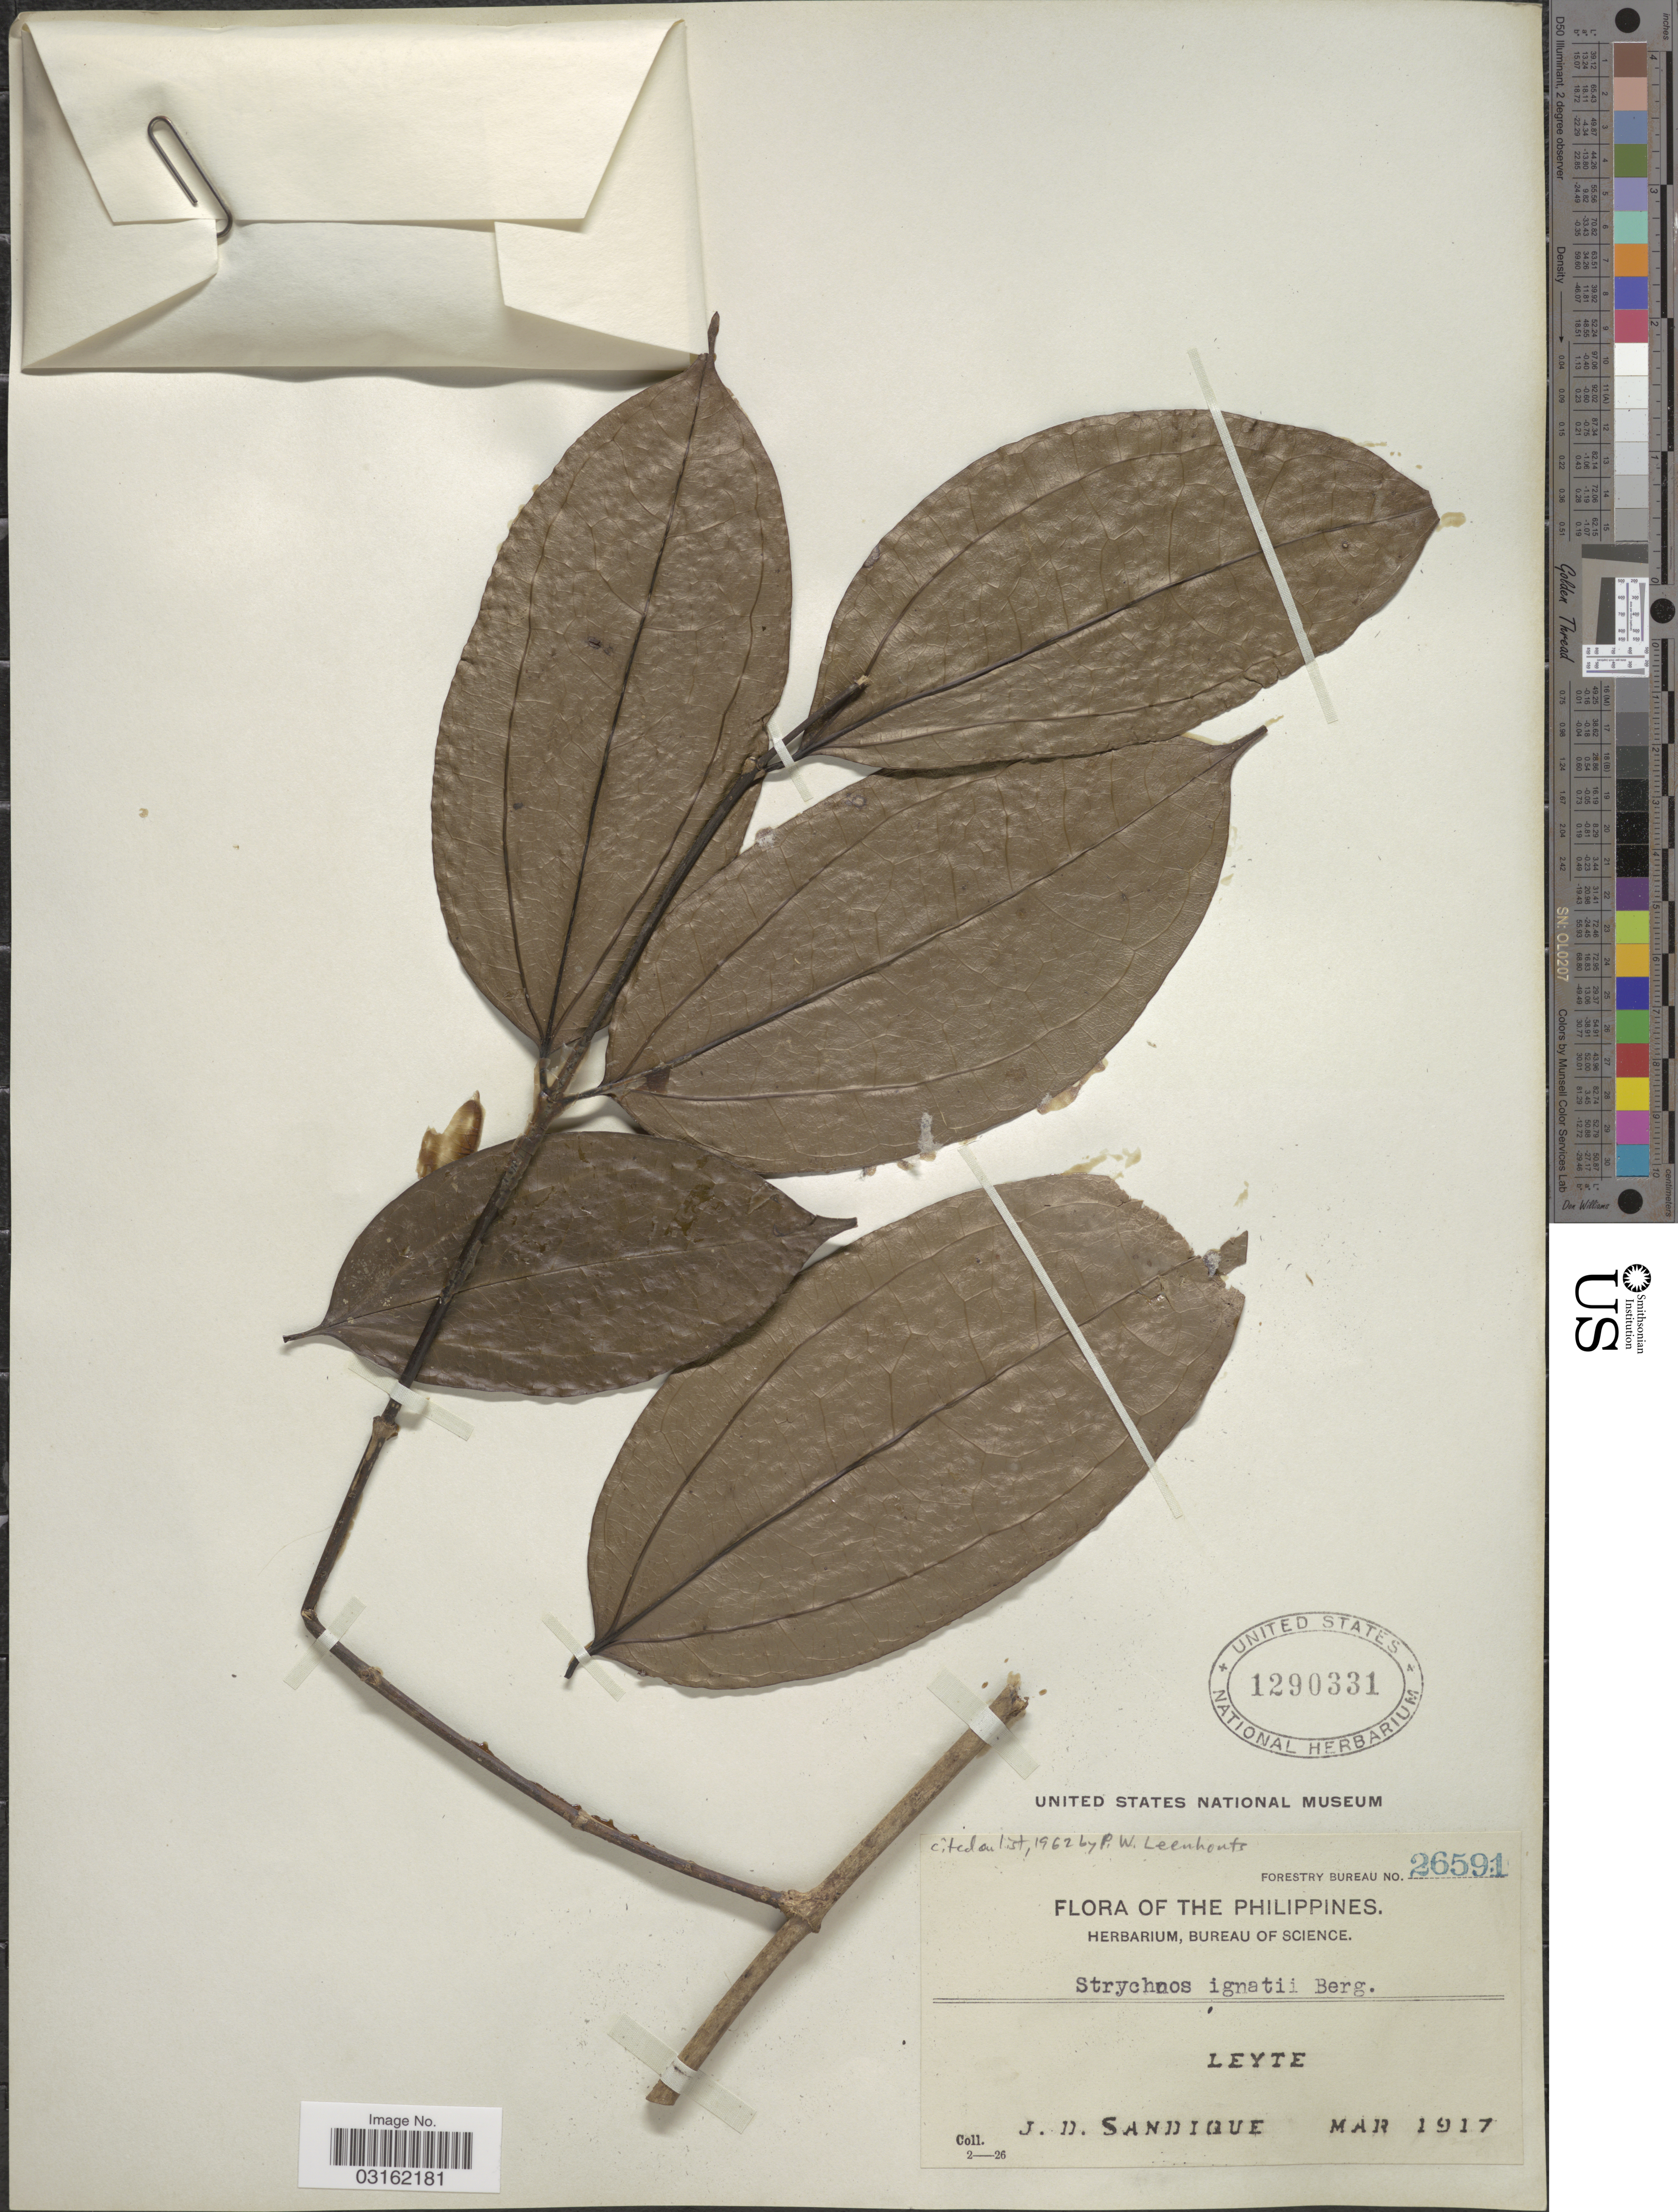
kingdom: Plantae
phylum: Tracheophyta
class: Magnoliopsida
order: Gentianales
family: Loganiaceae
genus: Strychnos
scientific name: Strychnos ignatii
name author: P.J. Bergius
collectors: J. Sandique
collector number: Forestry Bureau 26591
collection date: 1917-03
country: Philippines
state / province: Eastern Visayas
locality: Leyte.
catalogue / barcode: US 1290331